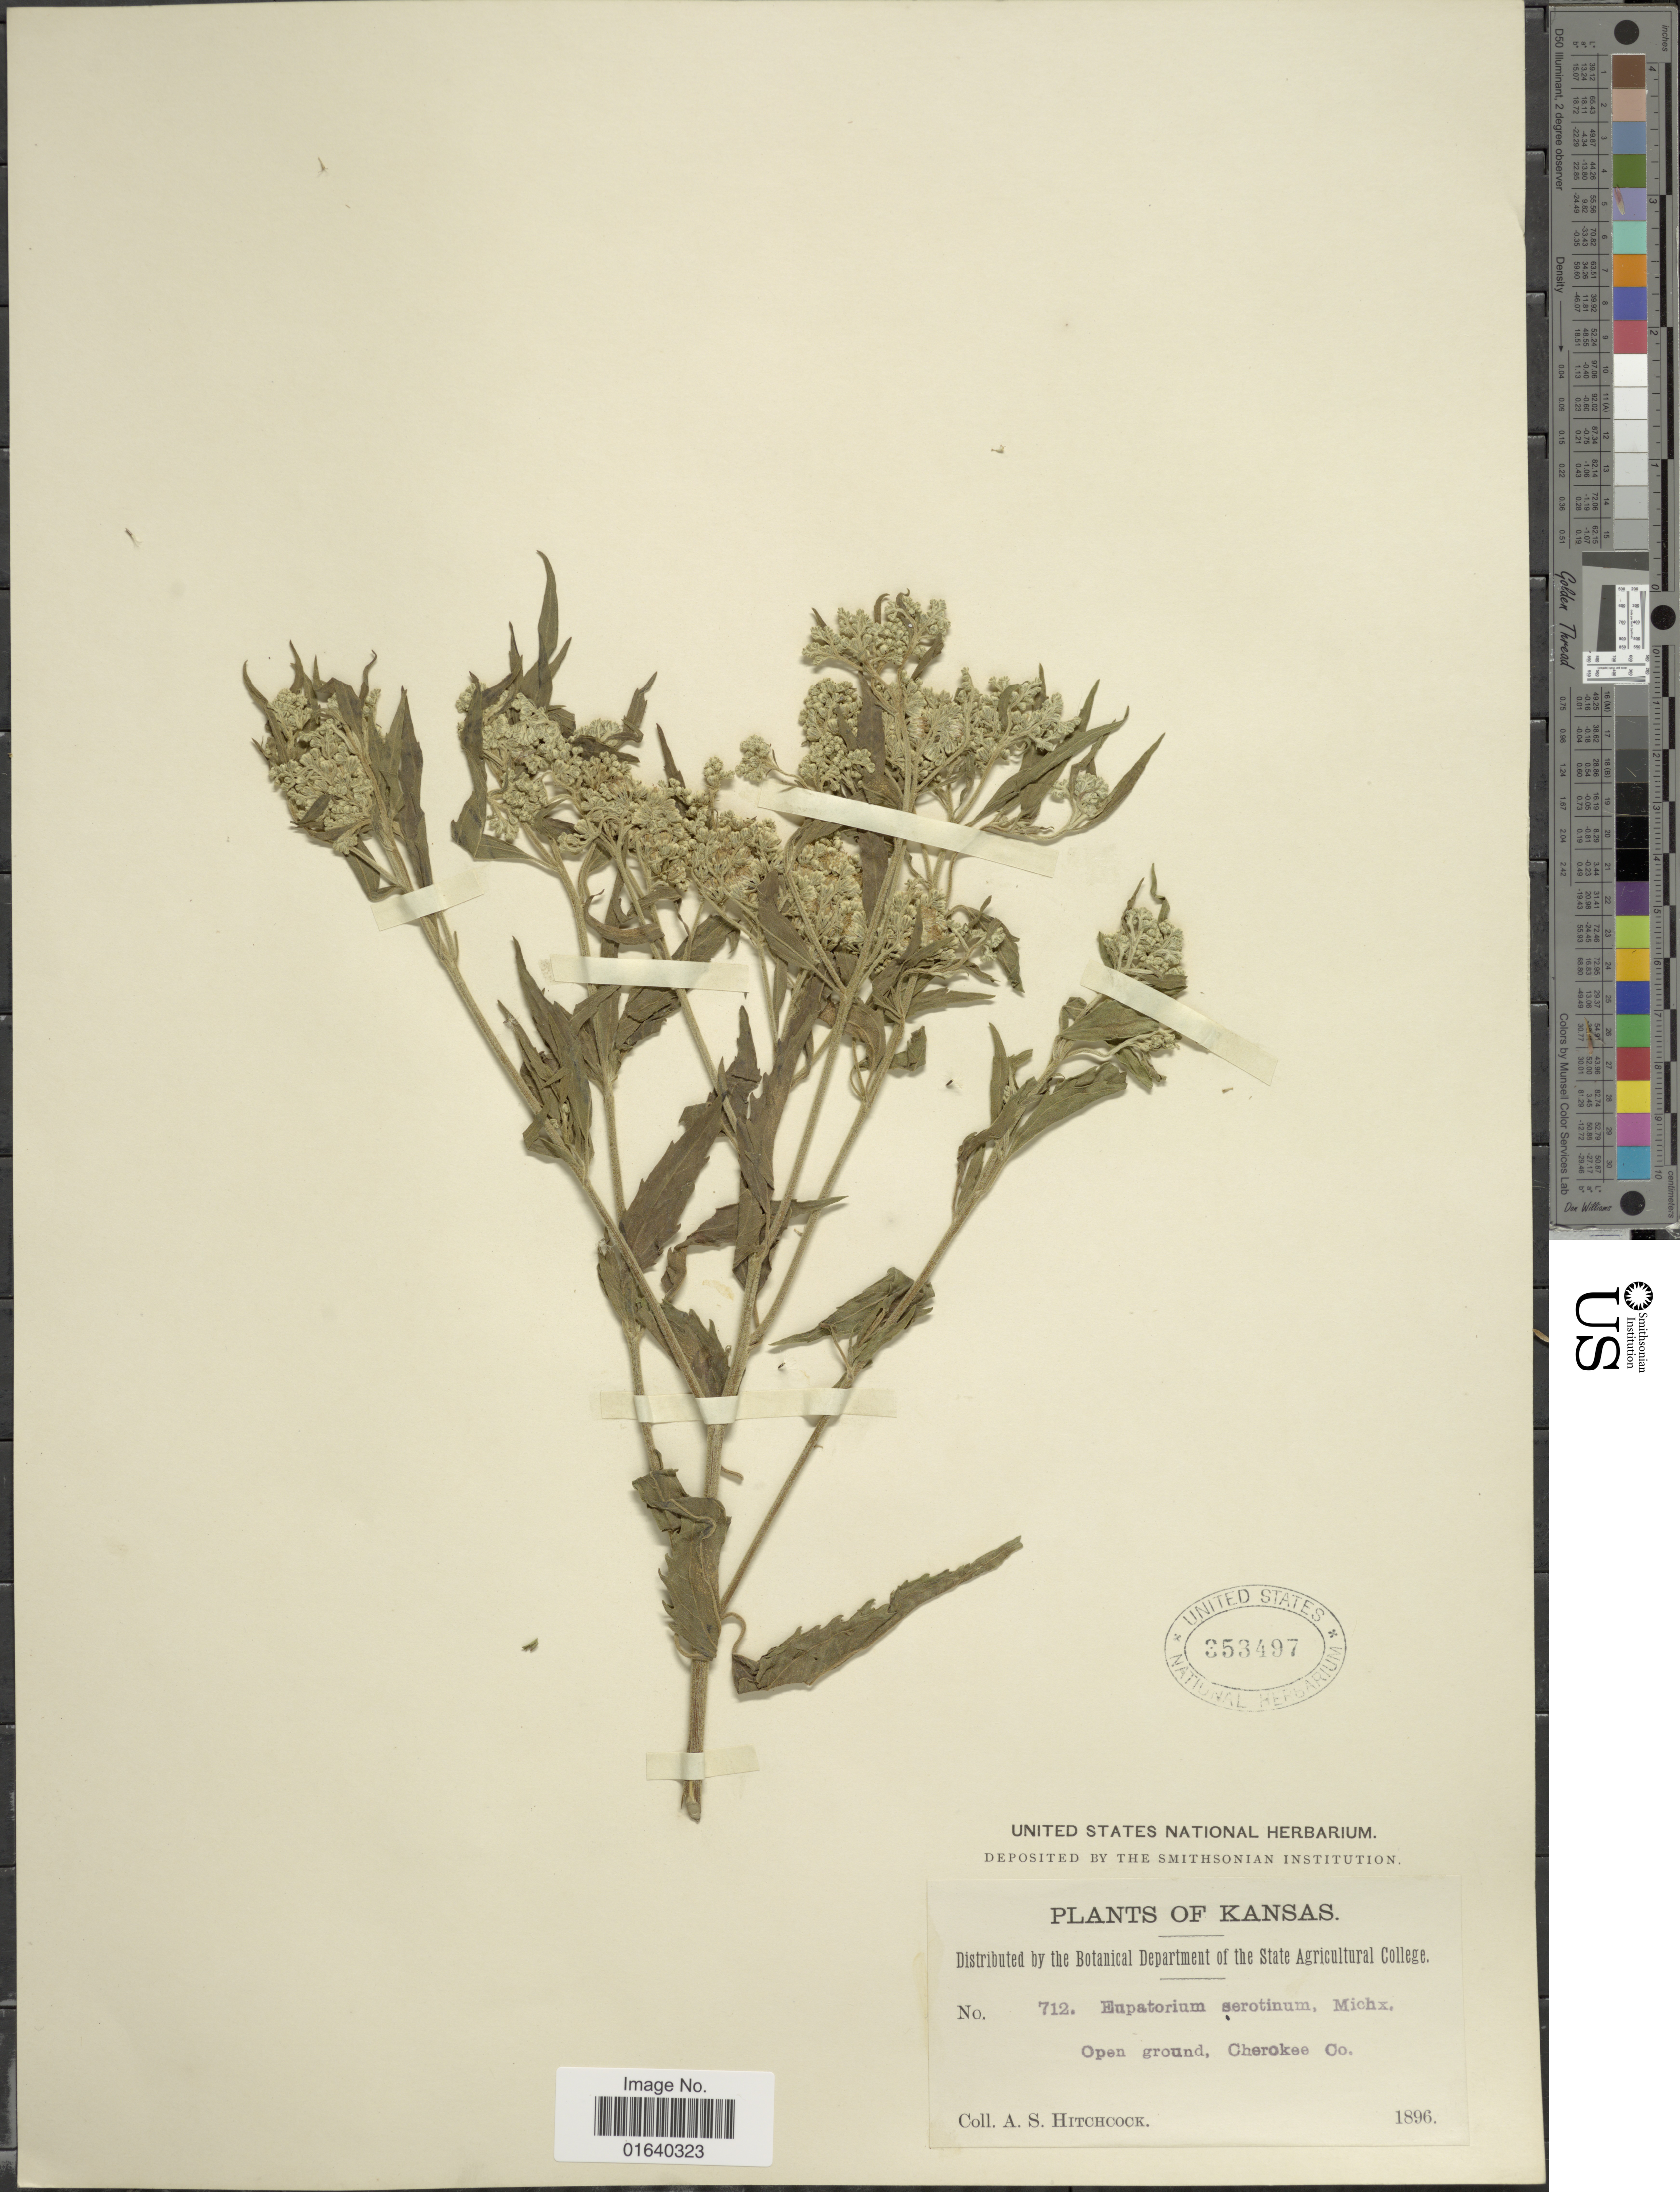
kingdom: Plantae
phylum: Tracheophyta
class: Magnoliopsida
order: Asterales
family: Asteraceae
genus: Eupatorium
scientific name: Eupatorium serotinum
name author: Michx.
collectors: A. S. Hitchcock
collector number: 712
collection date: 1896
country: United States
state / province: Kansas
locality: Open ground, Cherokee Co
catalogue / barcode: US 353497